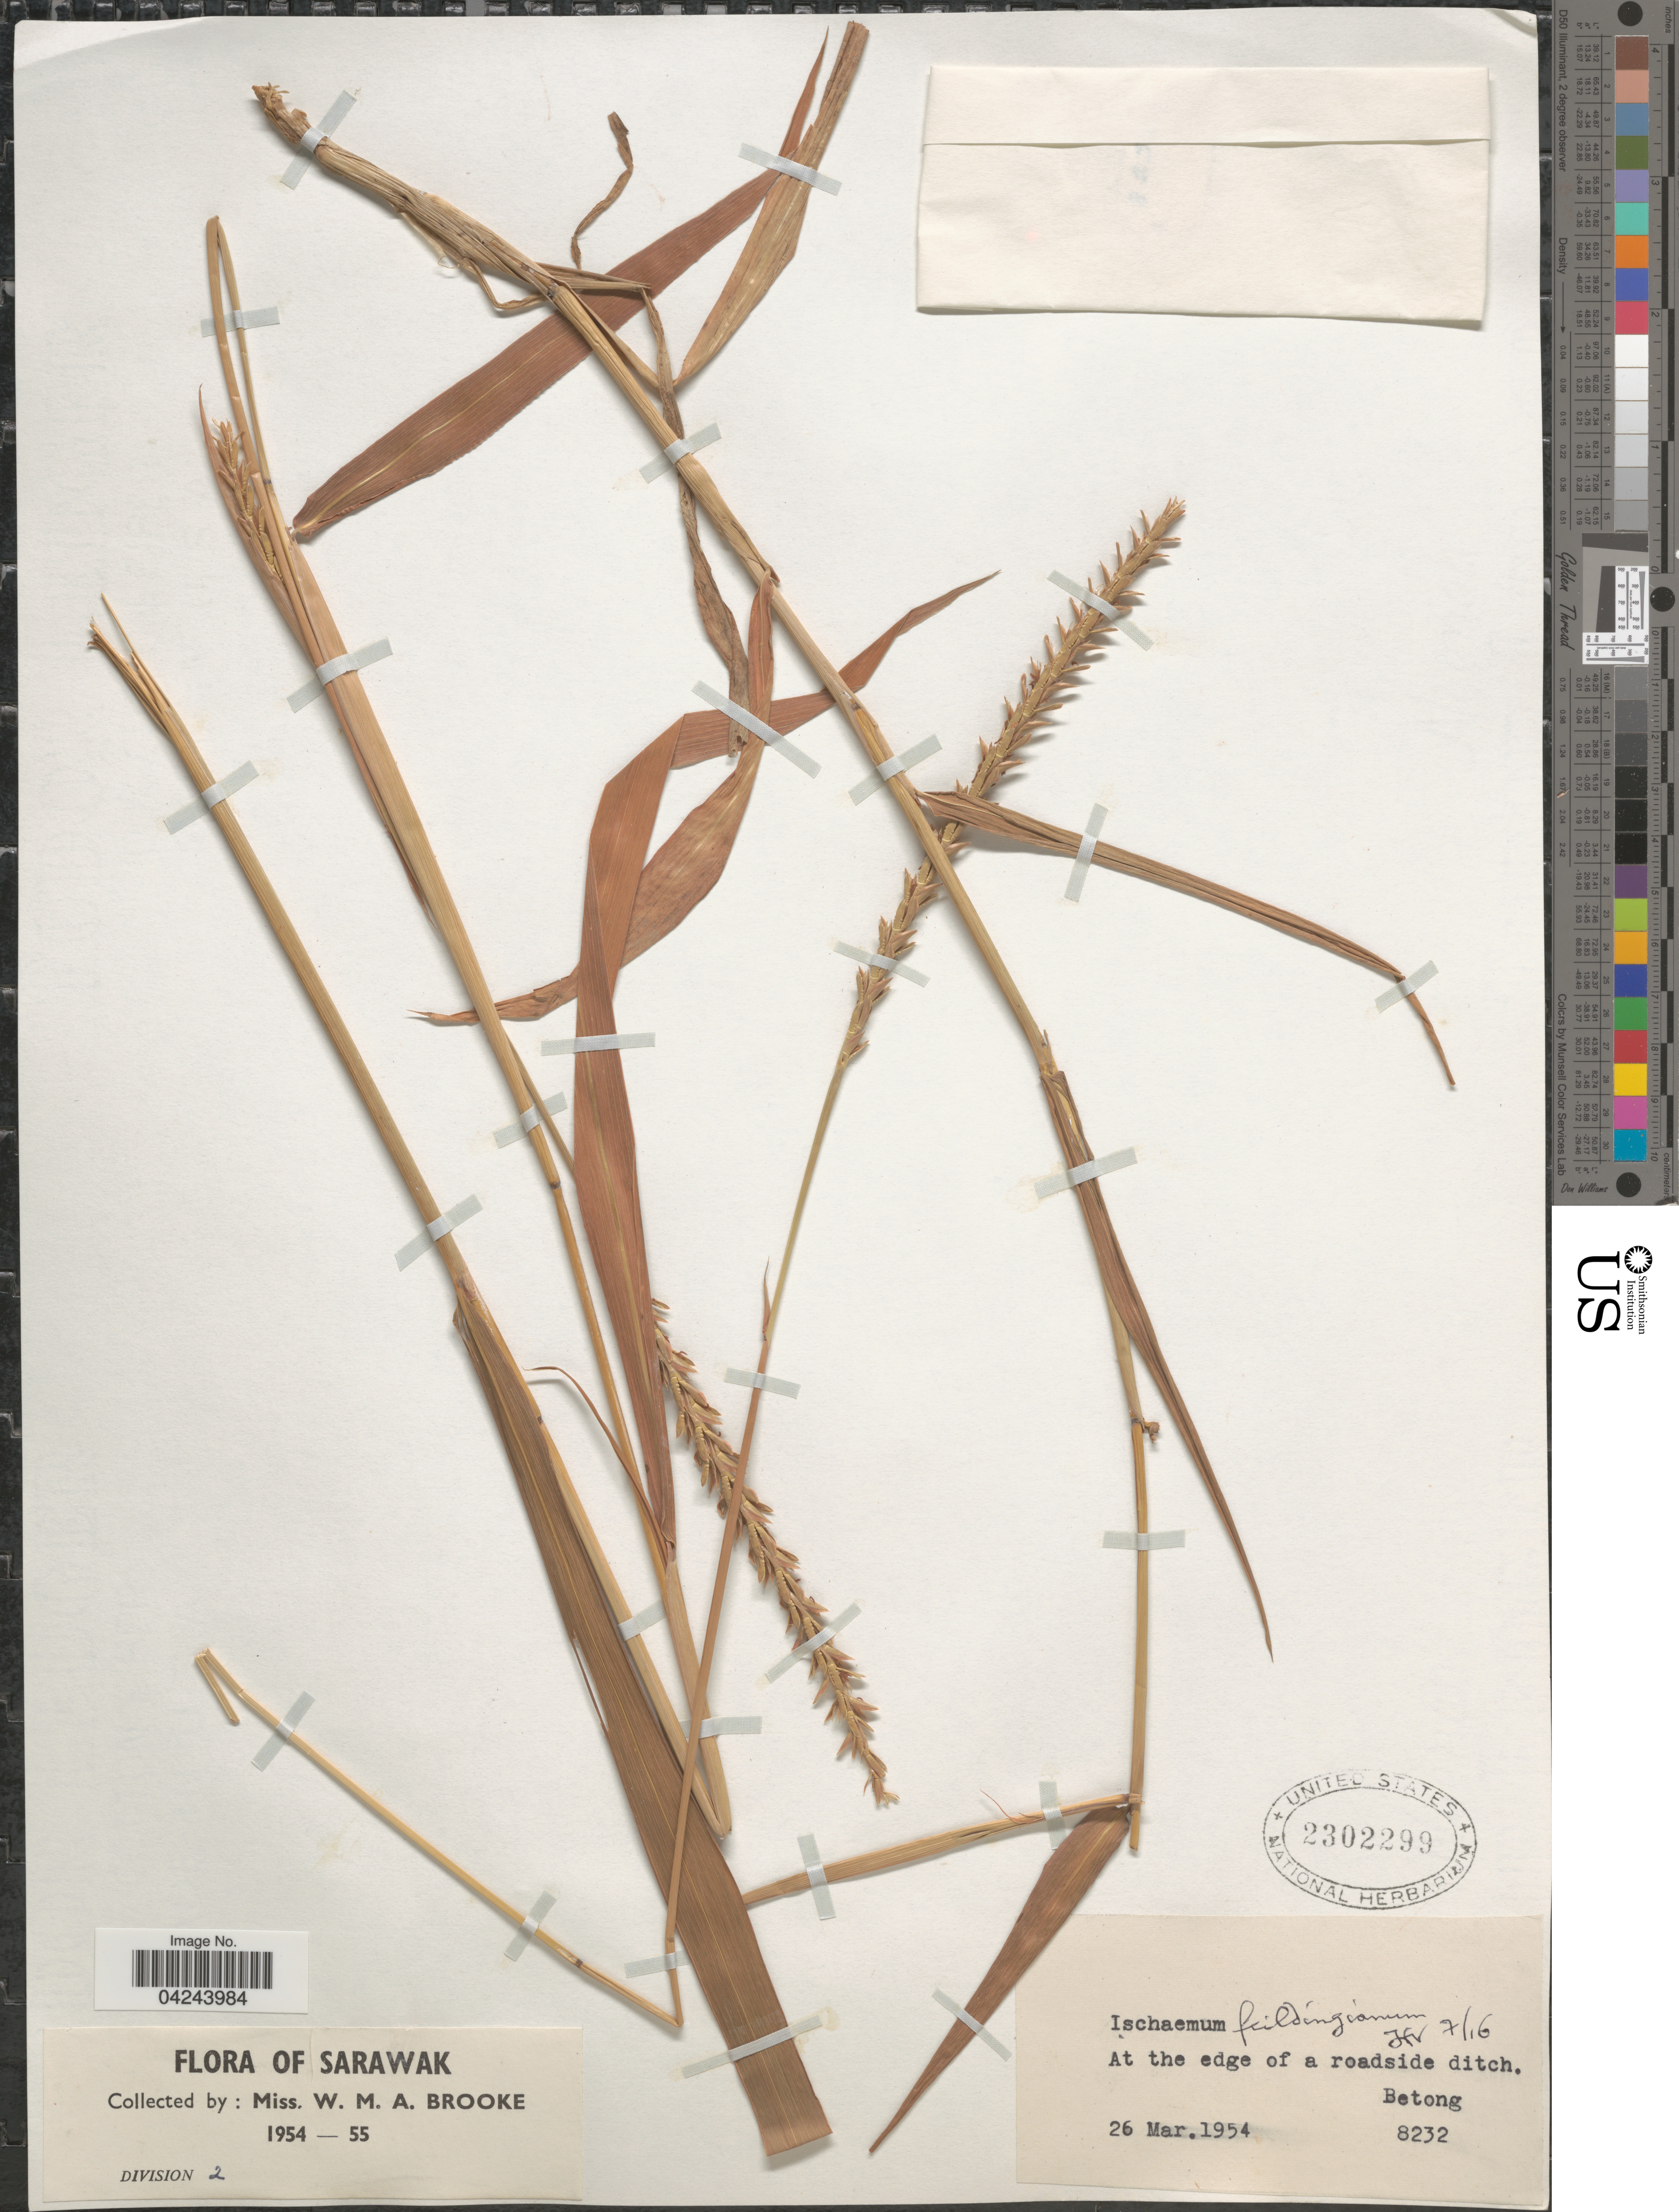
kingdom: Plantae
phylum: Tracheophyta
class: Liliopsida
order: Poales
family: Poaceae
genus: Ischaemum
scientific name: Ischaemum sp.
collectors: W. Brooke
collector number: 8232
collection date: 1954-03-26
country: Malaysia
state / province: Sarawak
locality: At the edge of a roadside ditch. Betong.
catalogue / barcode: US 2302299